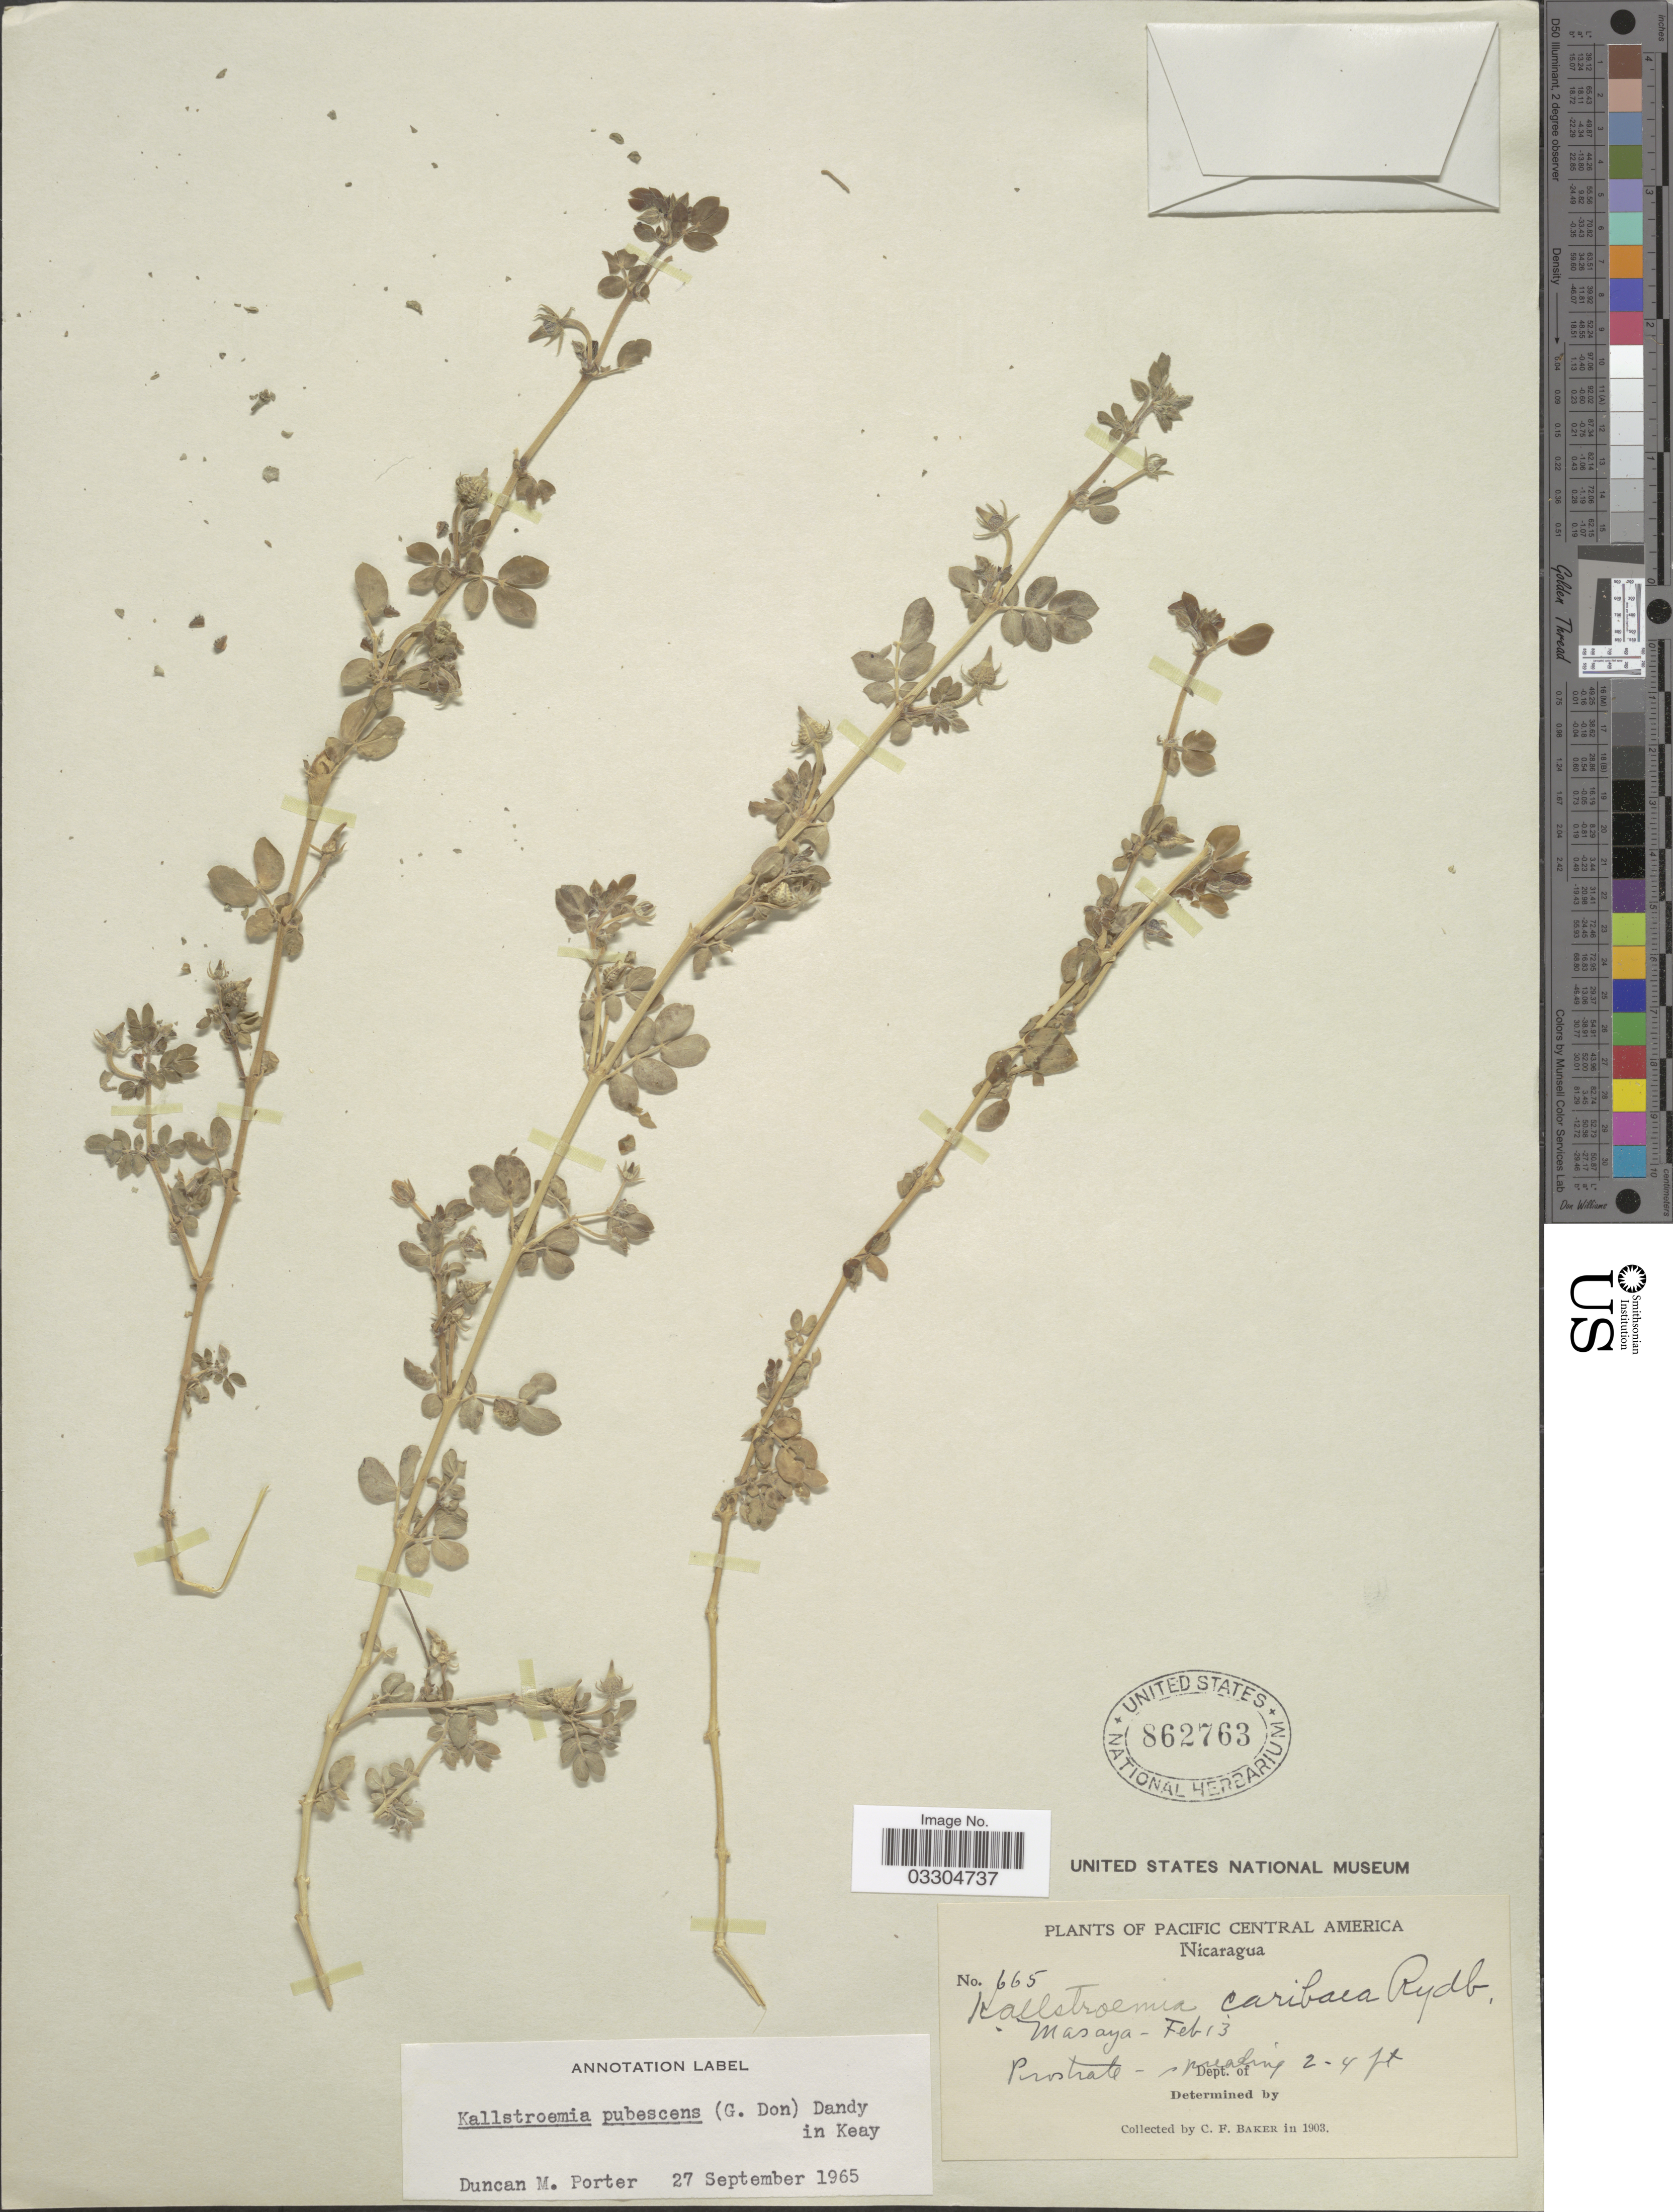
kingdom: Plantae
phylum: Tracheophyta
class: Magnoliopsida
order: Zygophyllales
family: Zygophyllaceae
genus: Kallstroemia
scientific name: Kallstroemia pubescens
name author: (G. Don) Dandy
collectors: C. F. Baker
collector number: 665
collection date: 1903-02-13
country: Nicaragua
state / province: Masaya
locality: Pacific Central America. Dept. of Masaya.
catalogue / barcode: US 862763